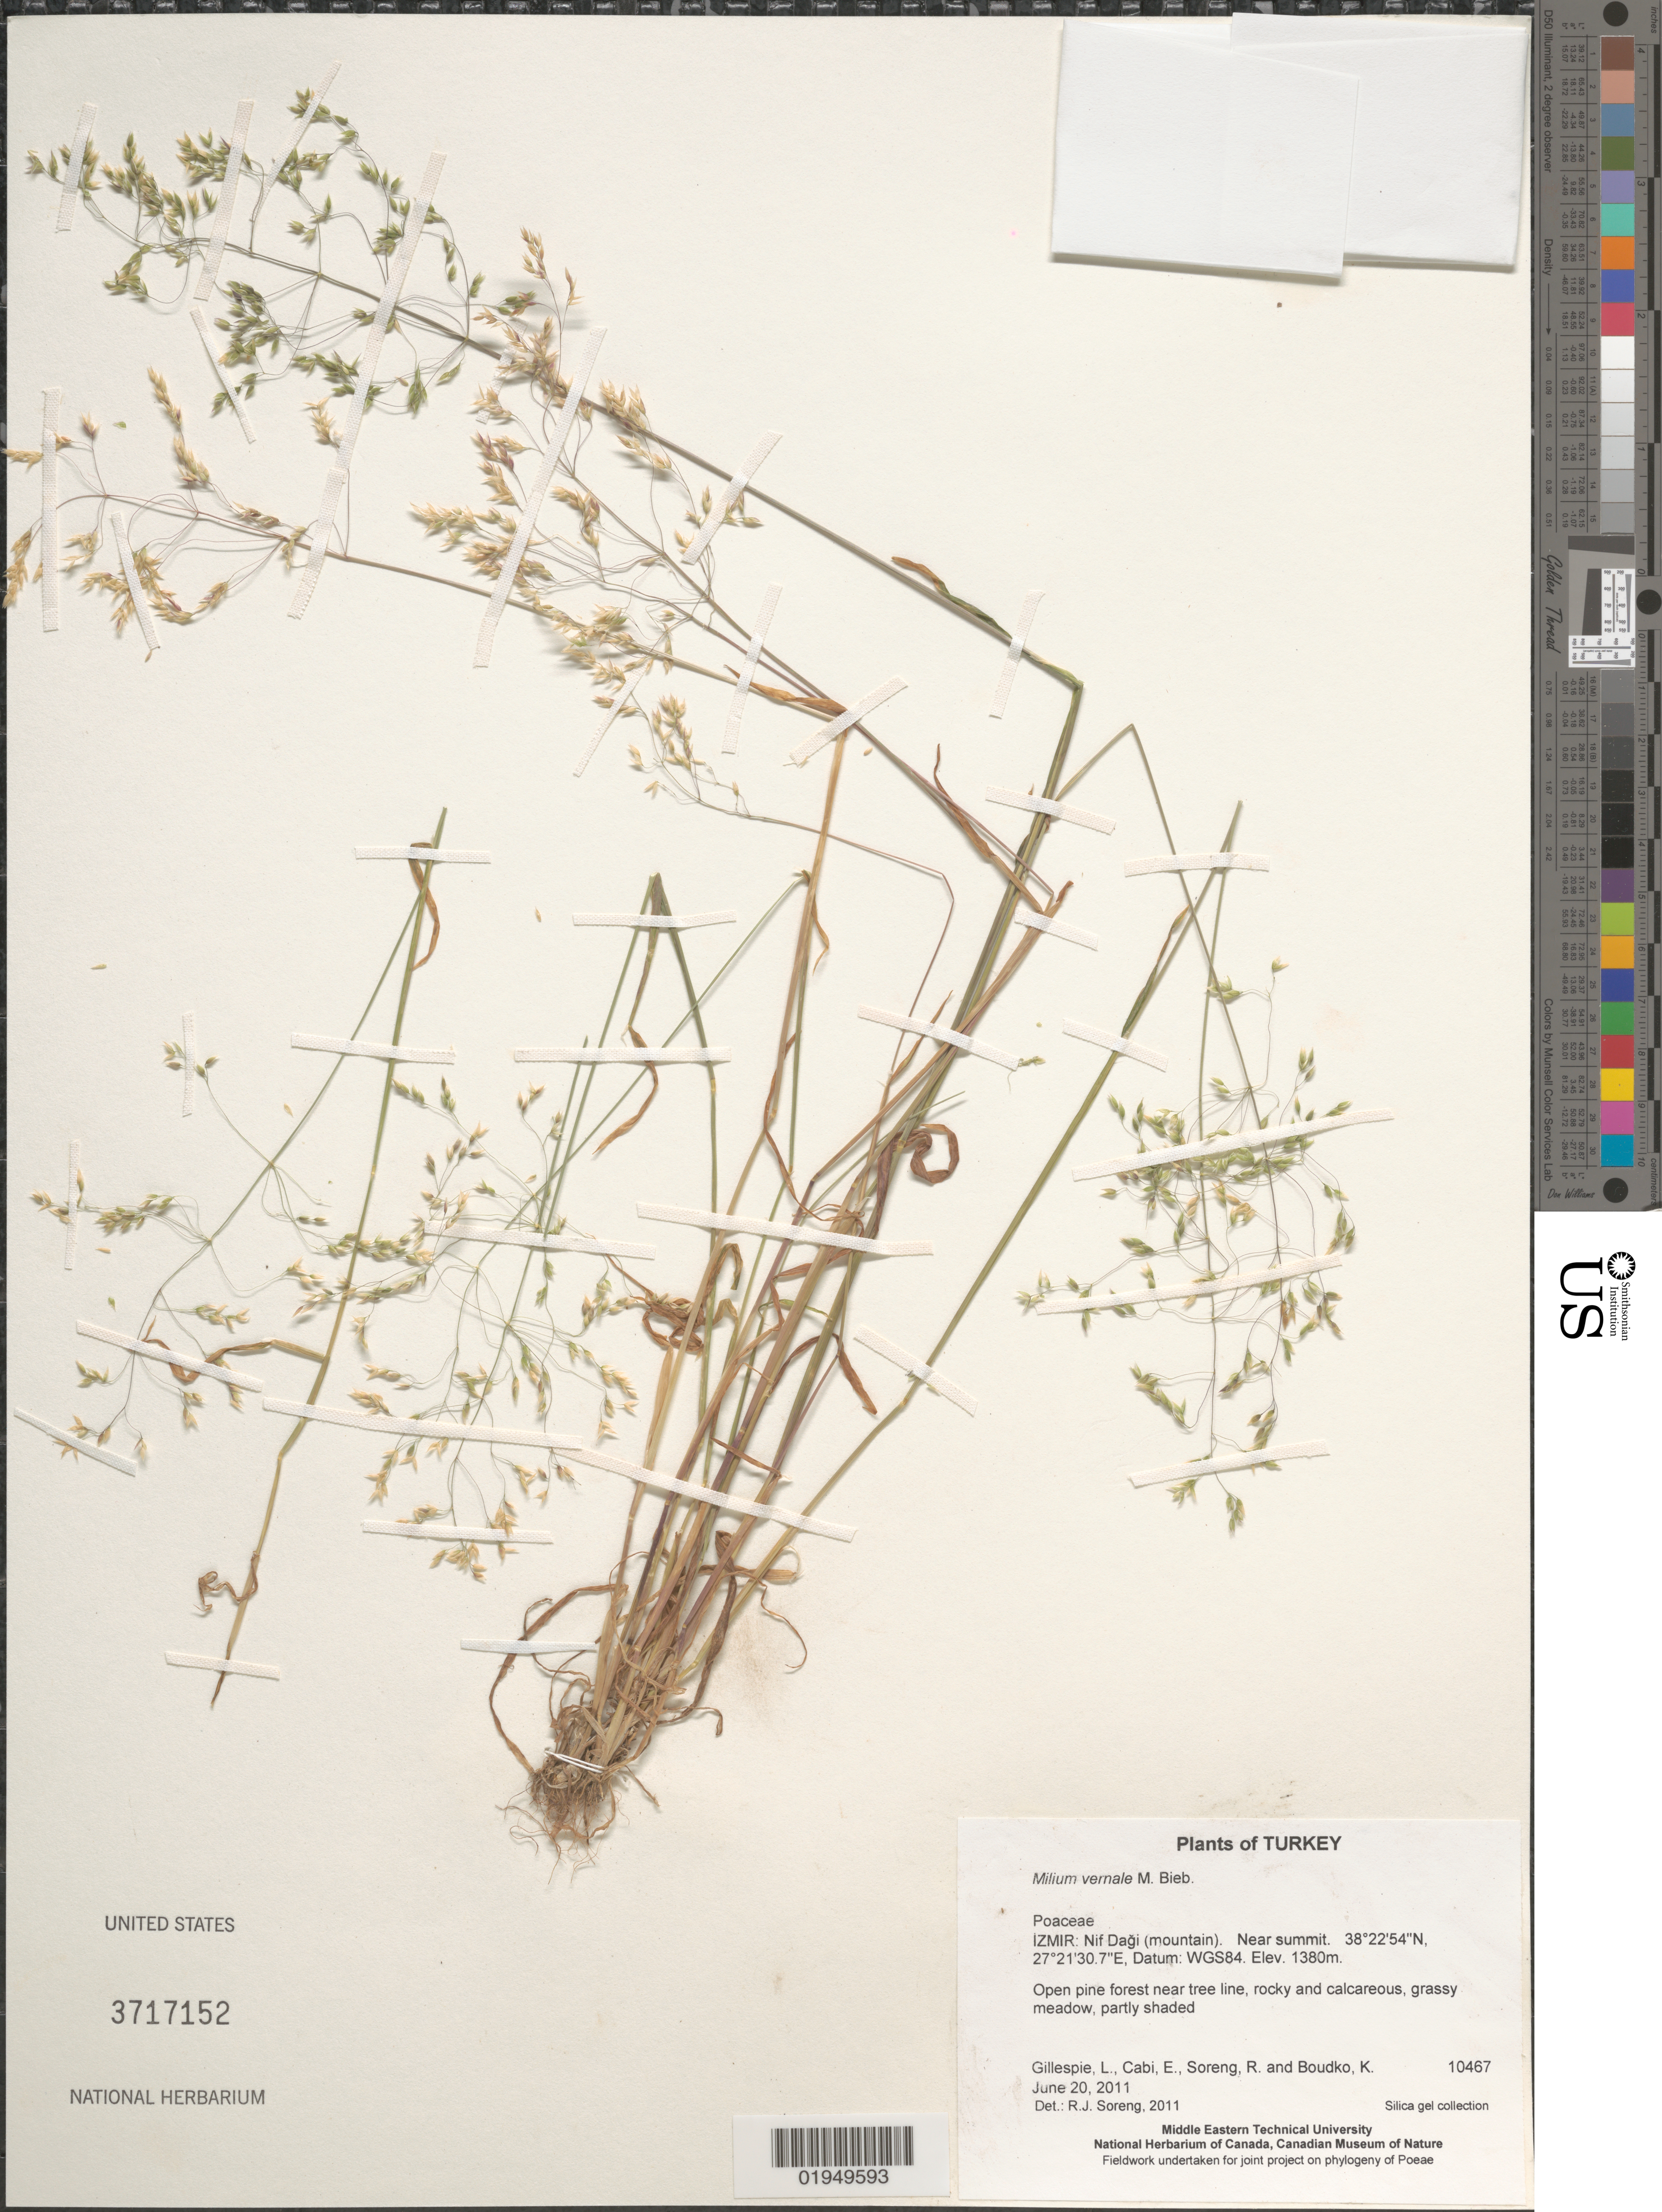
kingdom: Plantae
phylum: Tracheophyta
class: Liliopsida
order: Poales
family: Poaceae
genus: Milium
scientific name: Milium vernale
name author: M. Bieb.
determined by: Soreng, Robert J., Research Associate (BOT), Smithsonian Institution - National Museum of Natural History (UNITED STATES)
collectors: L. J. Gillespie, E. Cabi, R. J. Soreng & K. Boudko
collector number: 10467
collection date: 2011-06-20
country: Turkey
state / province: Izmir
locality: Nif Dagi (mountain). Near summit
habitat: Open pine forest near tree line, rocky and calcareous, grassy meadow, partly shaded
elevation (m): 1380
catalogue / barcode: US 3717152